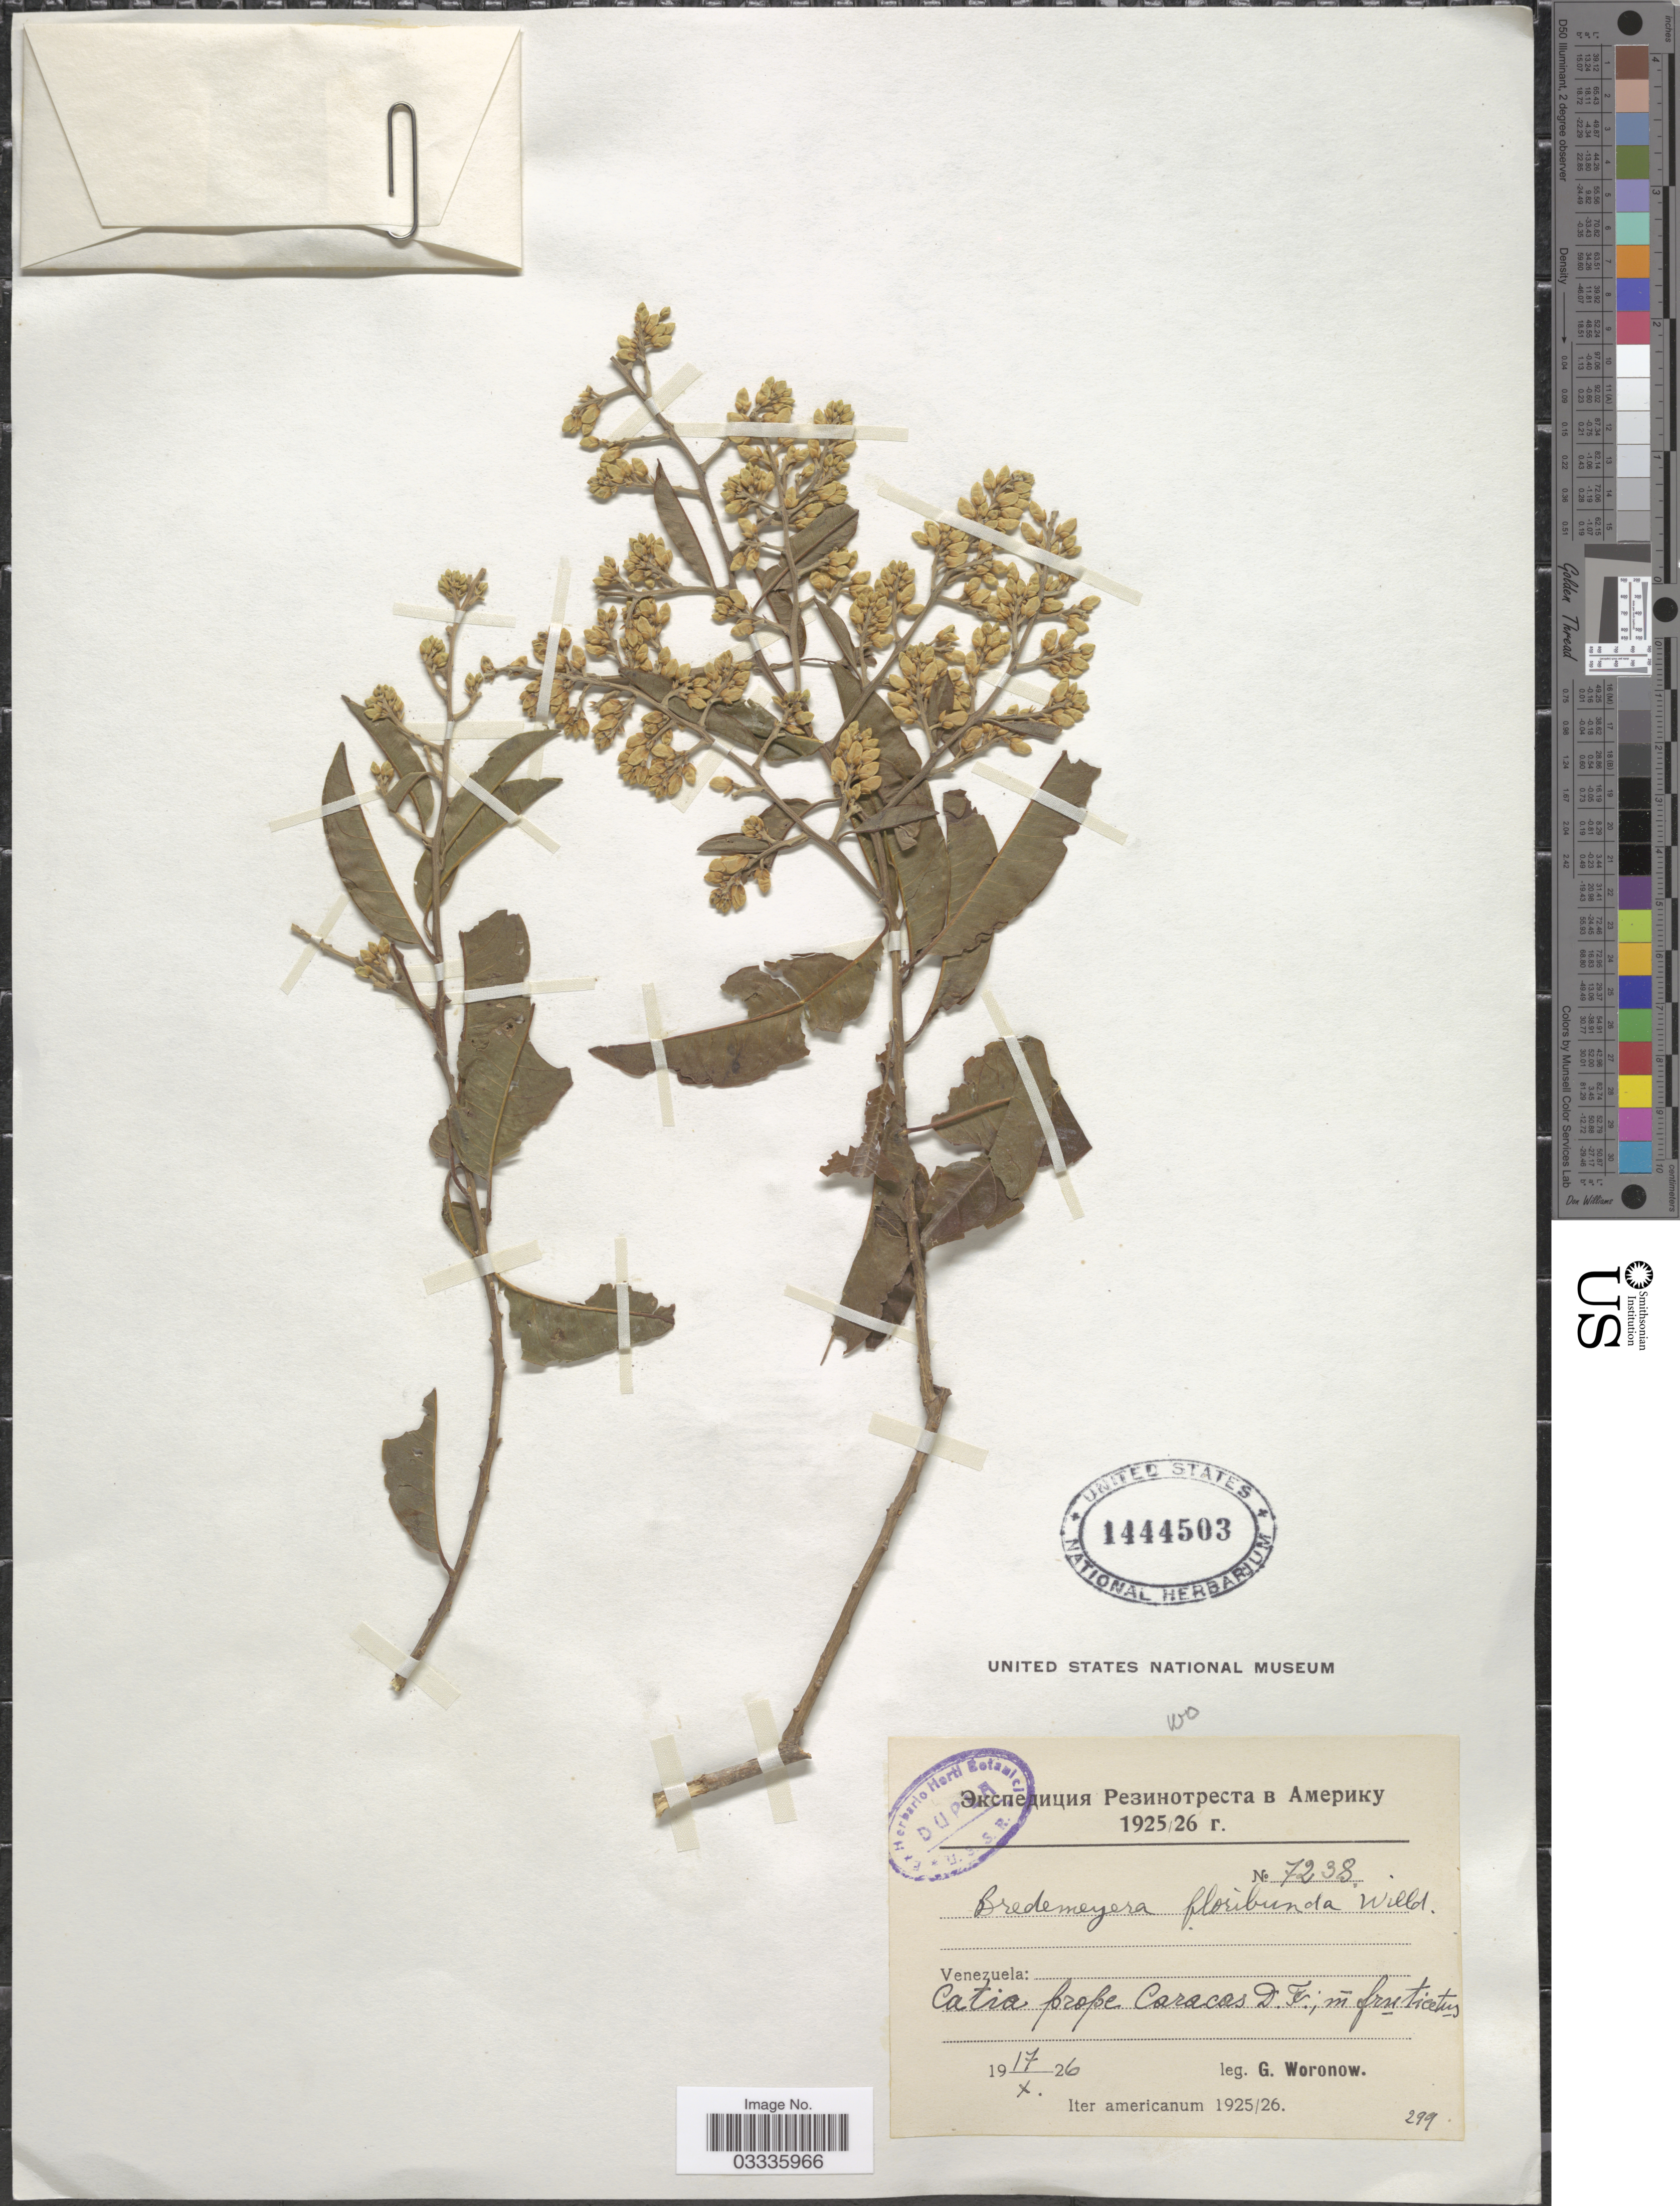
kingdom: Plantae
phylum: Tracheophyta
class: Magnoliopsida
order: Fabales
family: Polygalaceae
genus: Bredemeyera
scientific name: Bredemeyera floribunda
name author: Willd.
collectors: G. Woronow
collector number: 7238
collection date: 1926-10-17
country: Venezuela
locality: Catia prope Caracas D. F.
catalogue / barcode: US 1444503